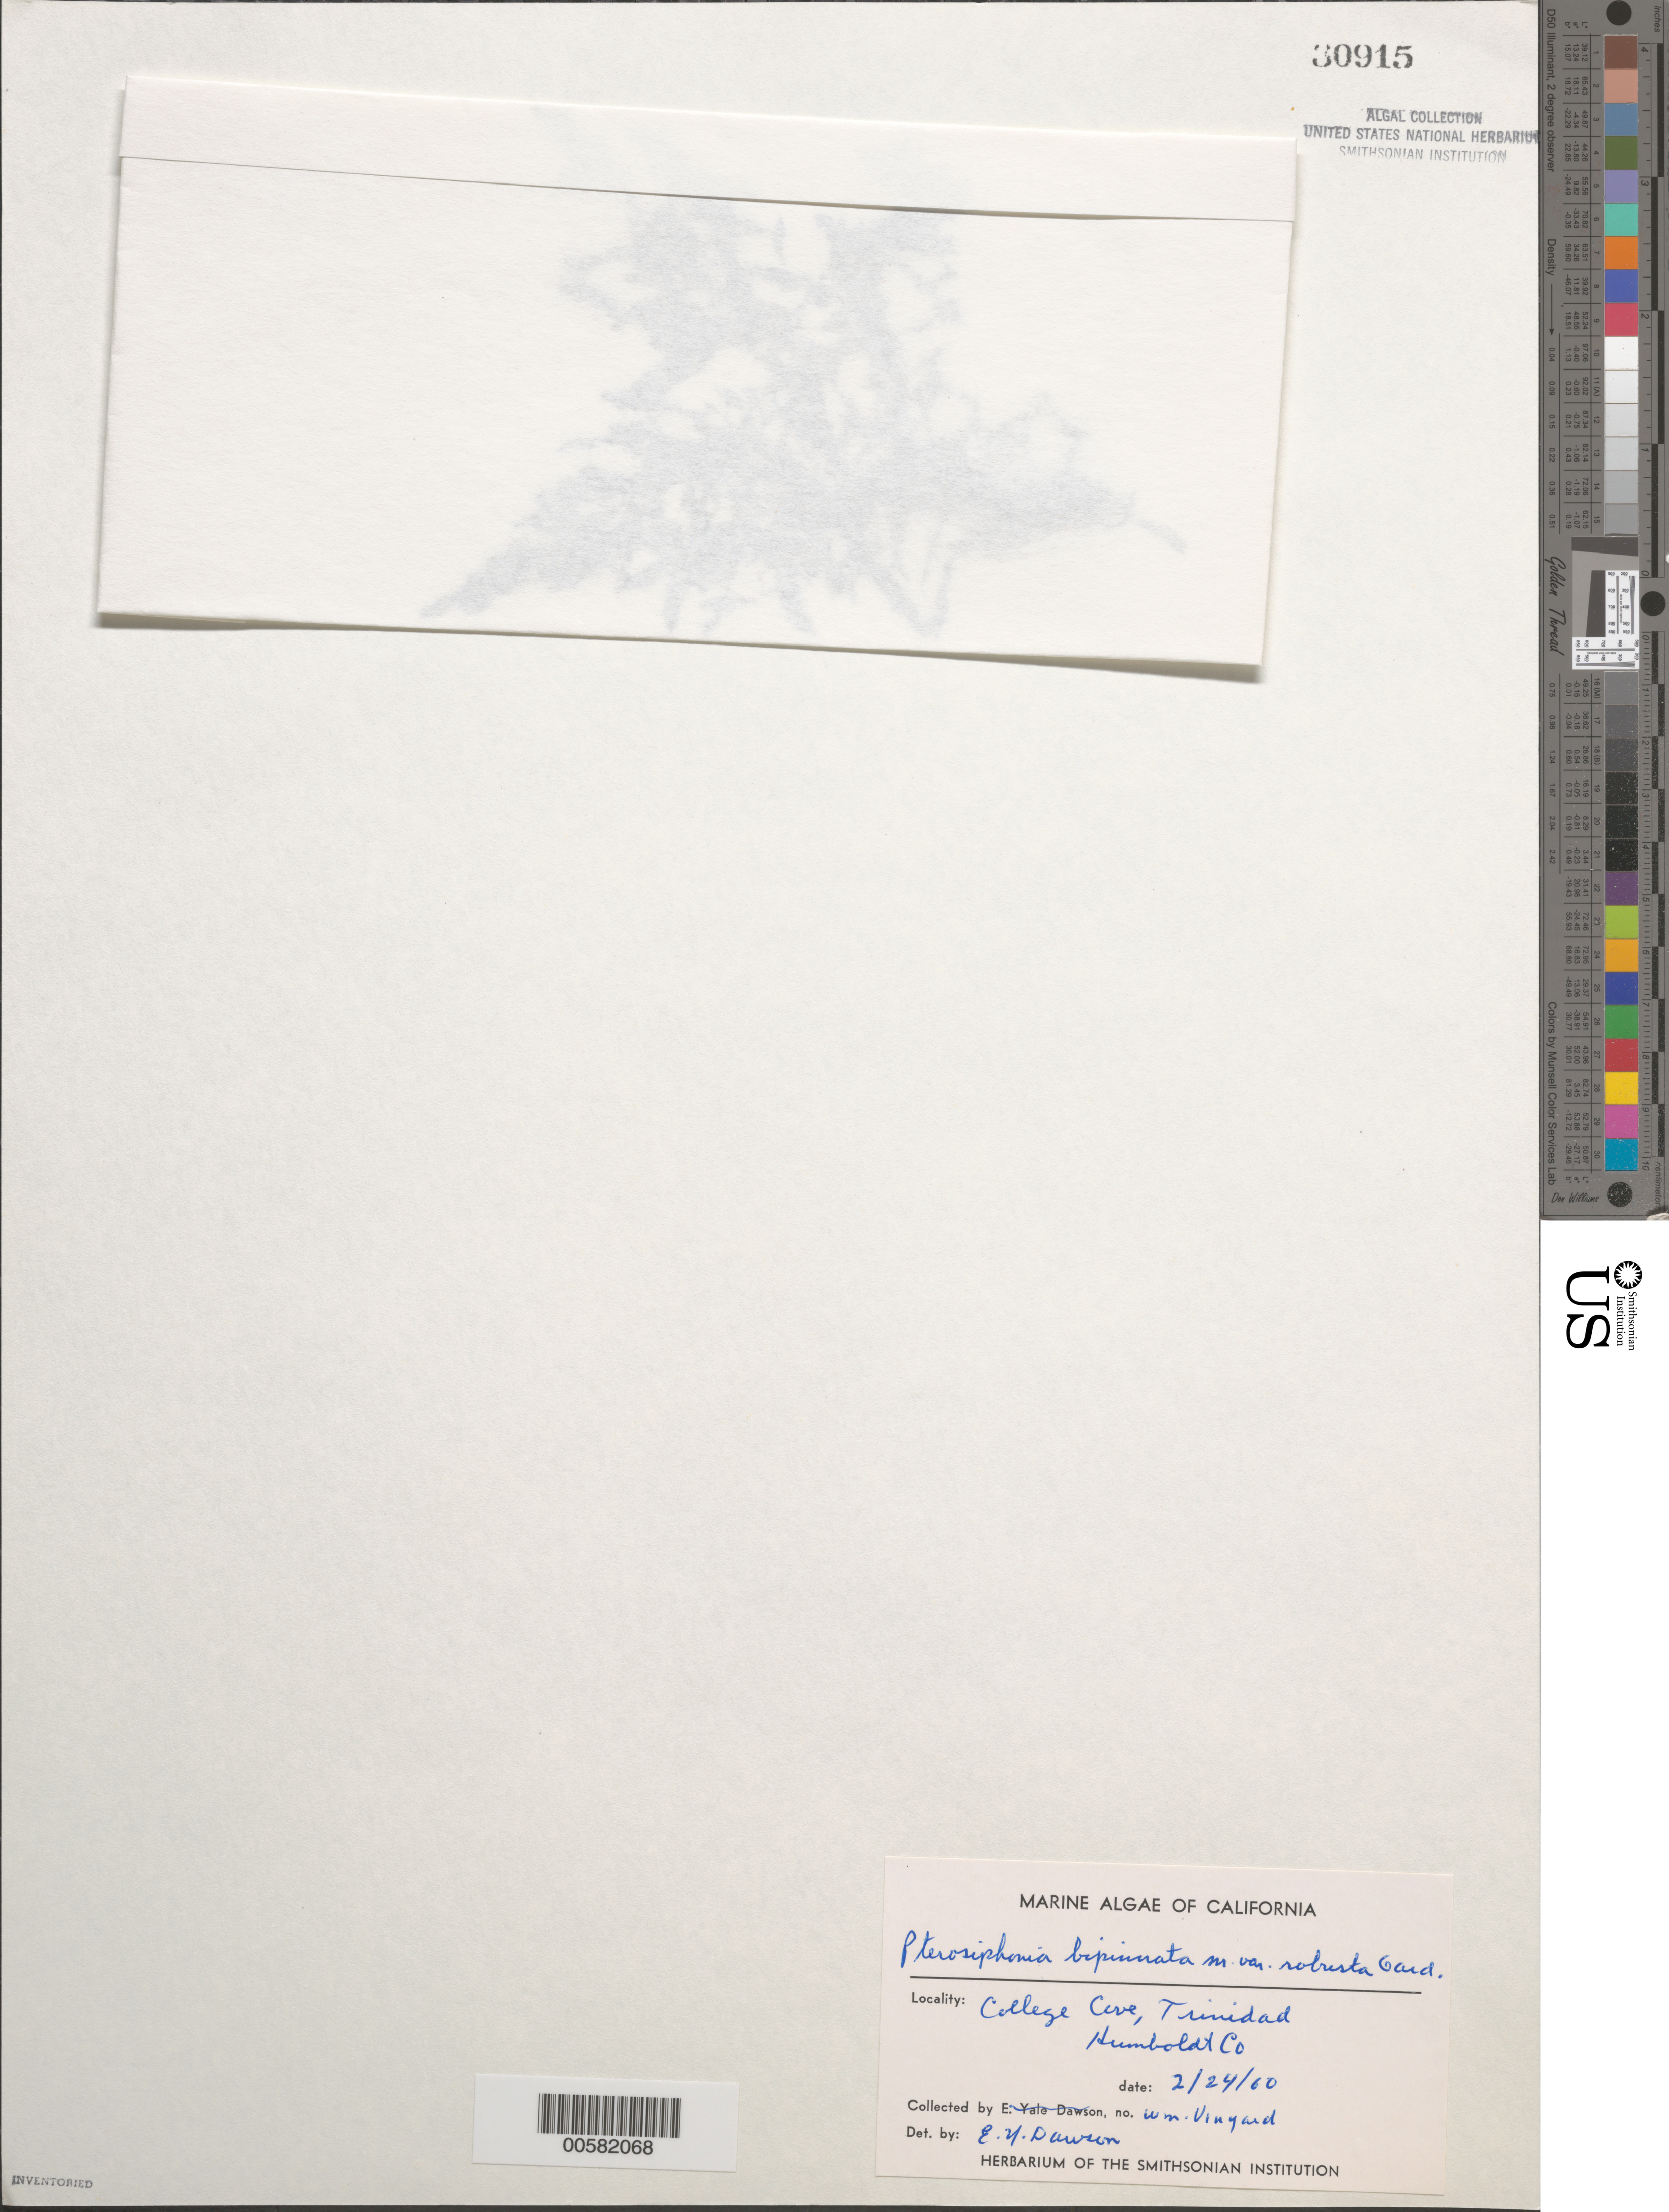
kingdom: Plantae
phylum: Rhodophyta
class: Florideophyceae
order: Ceramiales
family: Rhodomelaceae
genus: Pterosiphonia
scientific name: Pterosiphonia bipinnata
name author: (Postels & Rupr.) Falkenb.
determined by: Dawson, E. Y.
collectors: W. Vineyard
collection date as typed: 24 Feb 1960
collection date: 1960-02-24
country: United States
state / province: California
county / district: Humboldt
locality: College Cove, Trinidad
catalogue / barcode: US 30915